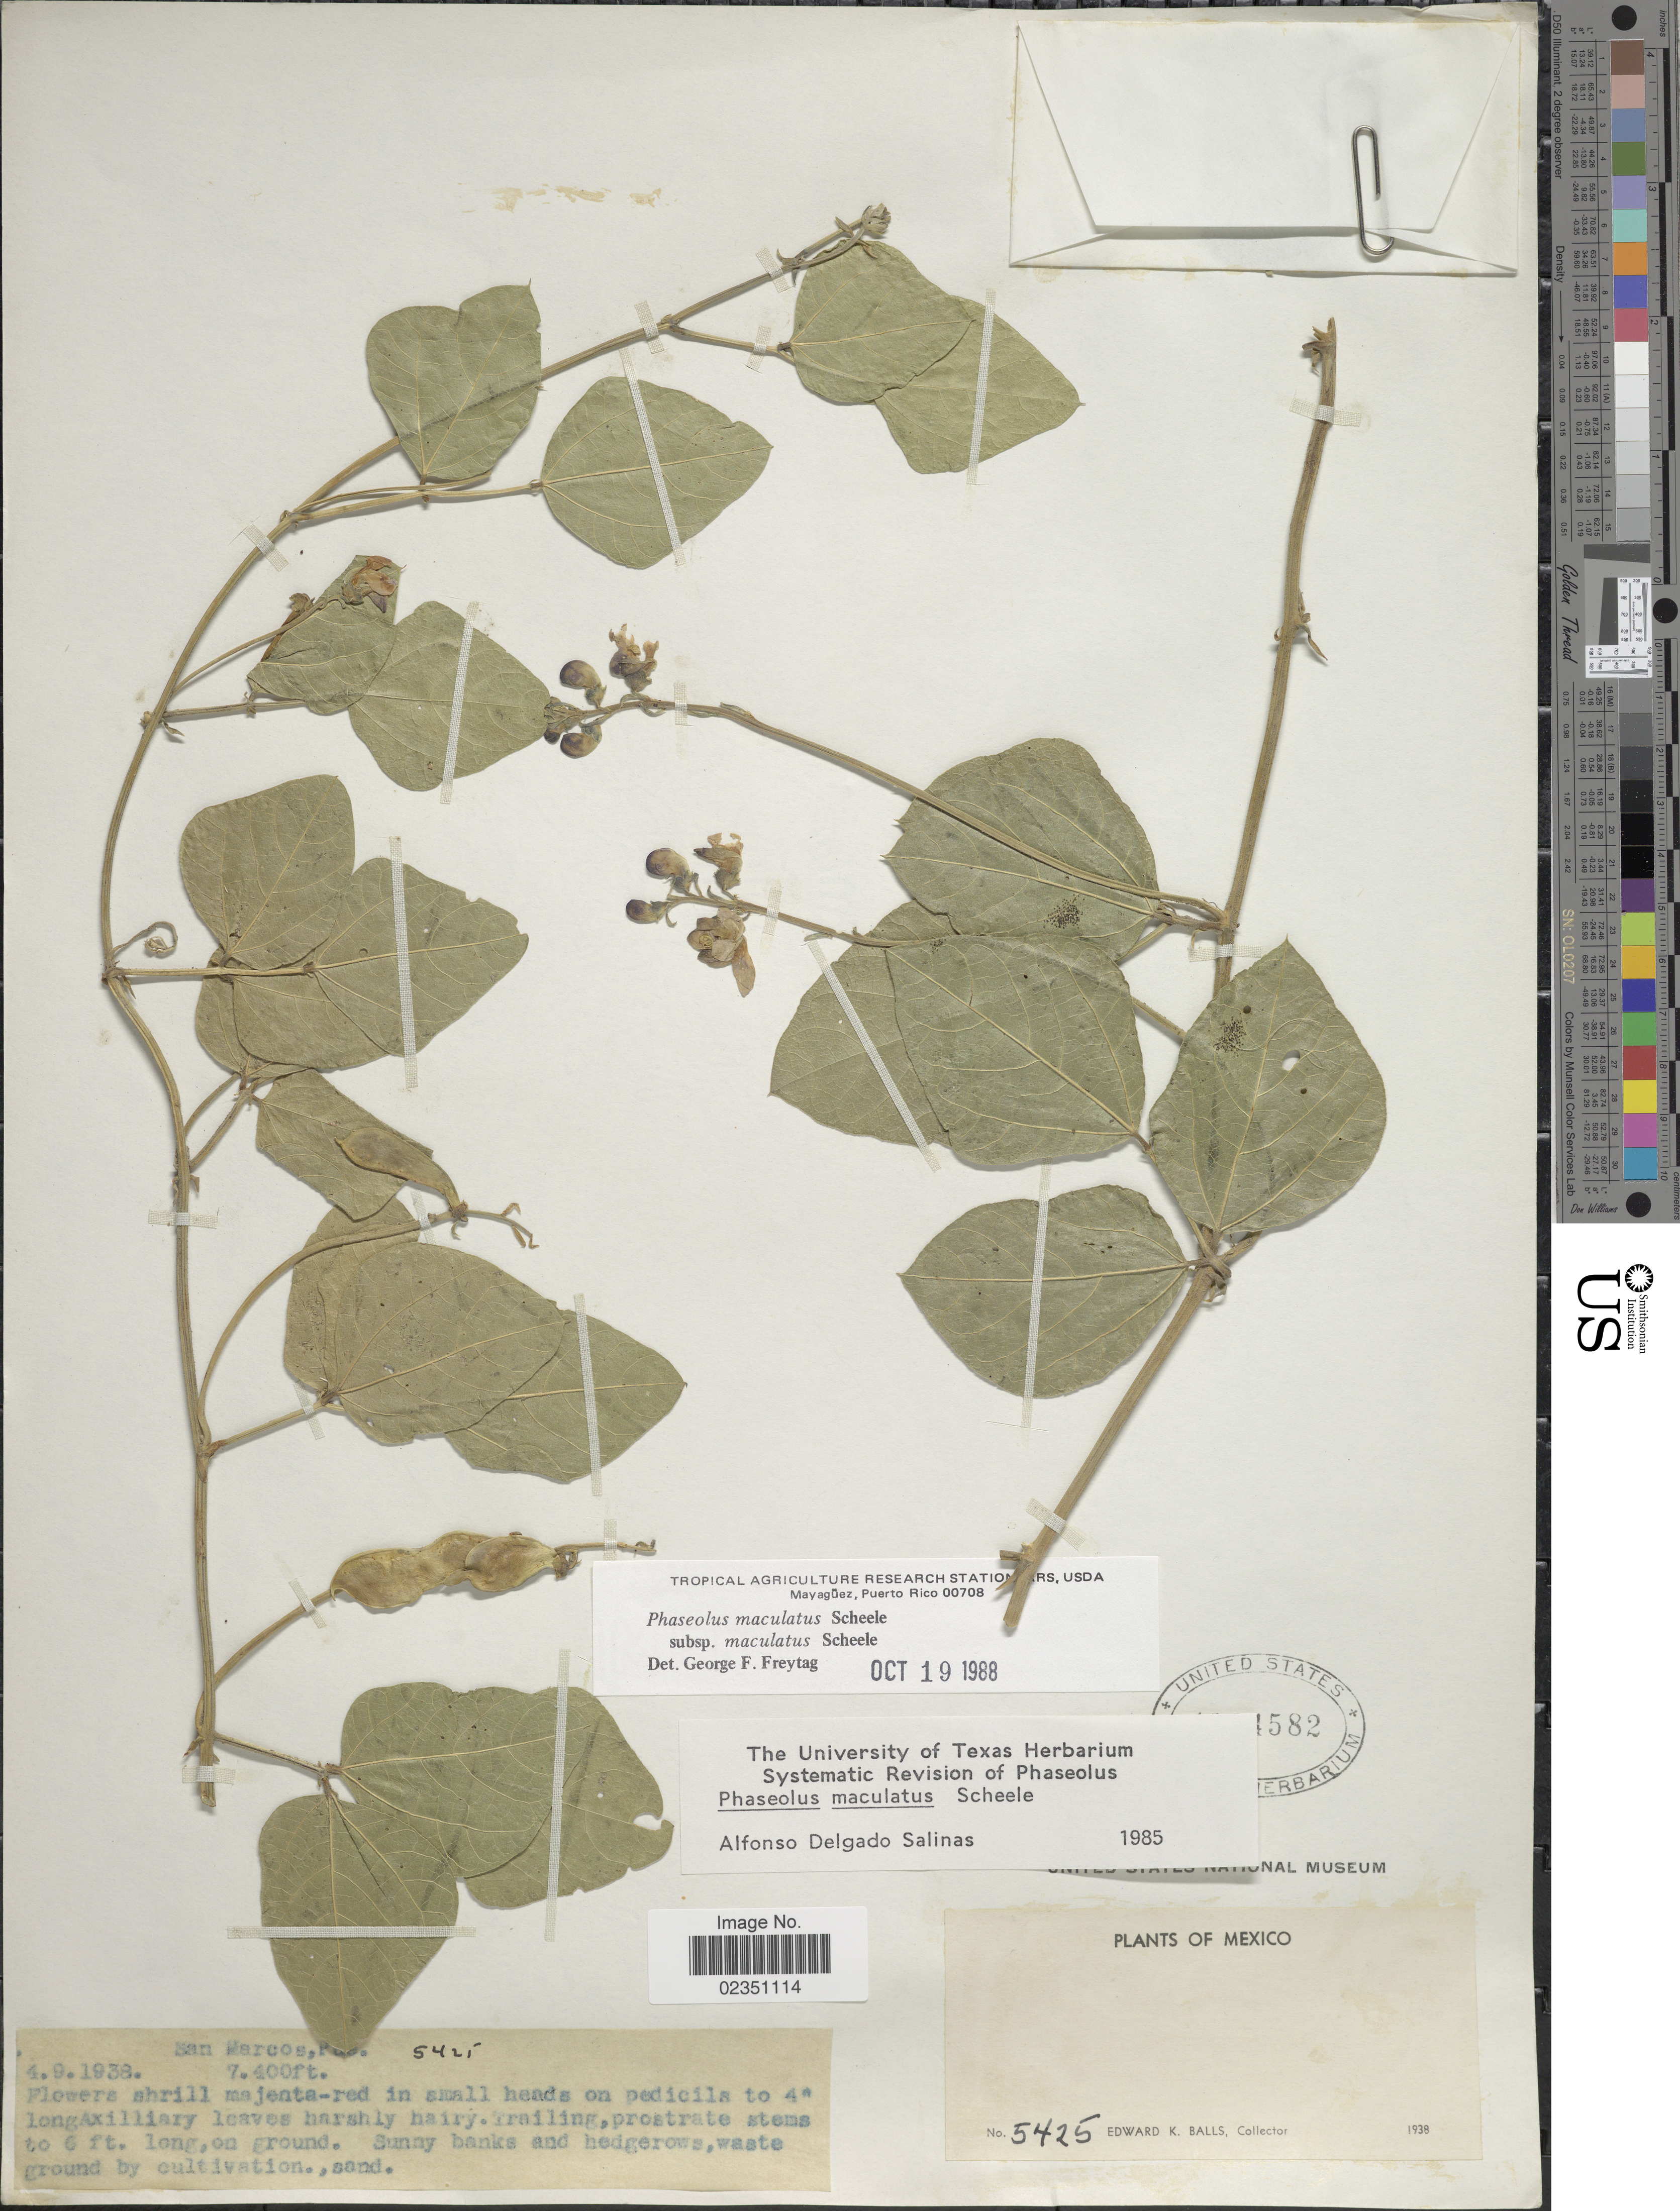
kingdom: Plantae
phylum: Tracheophyta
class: Magnoliopsida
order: Fabales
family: Fabaceae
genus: Phaseolus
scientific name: Phaseolus maculatus subsp. maculatus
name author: Scheele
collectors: E. K. Balls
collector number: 5425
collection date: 1938-09-04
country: Mexico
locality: San Marcos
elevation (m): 2256